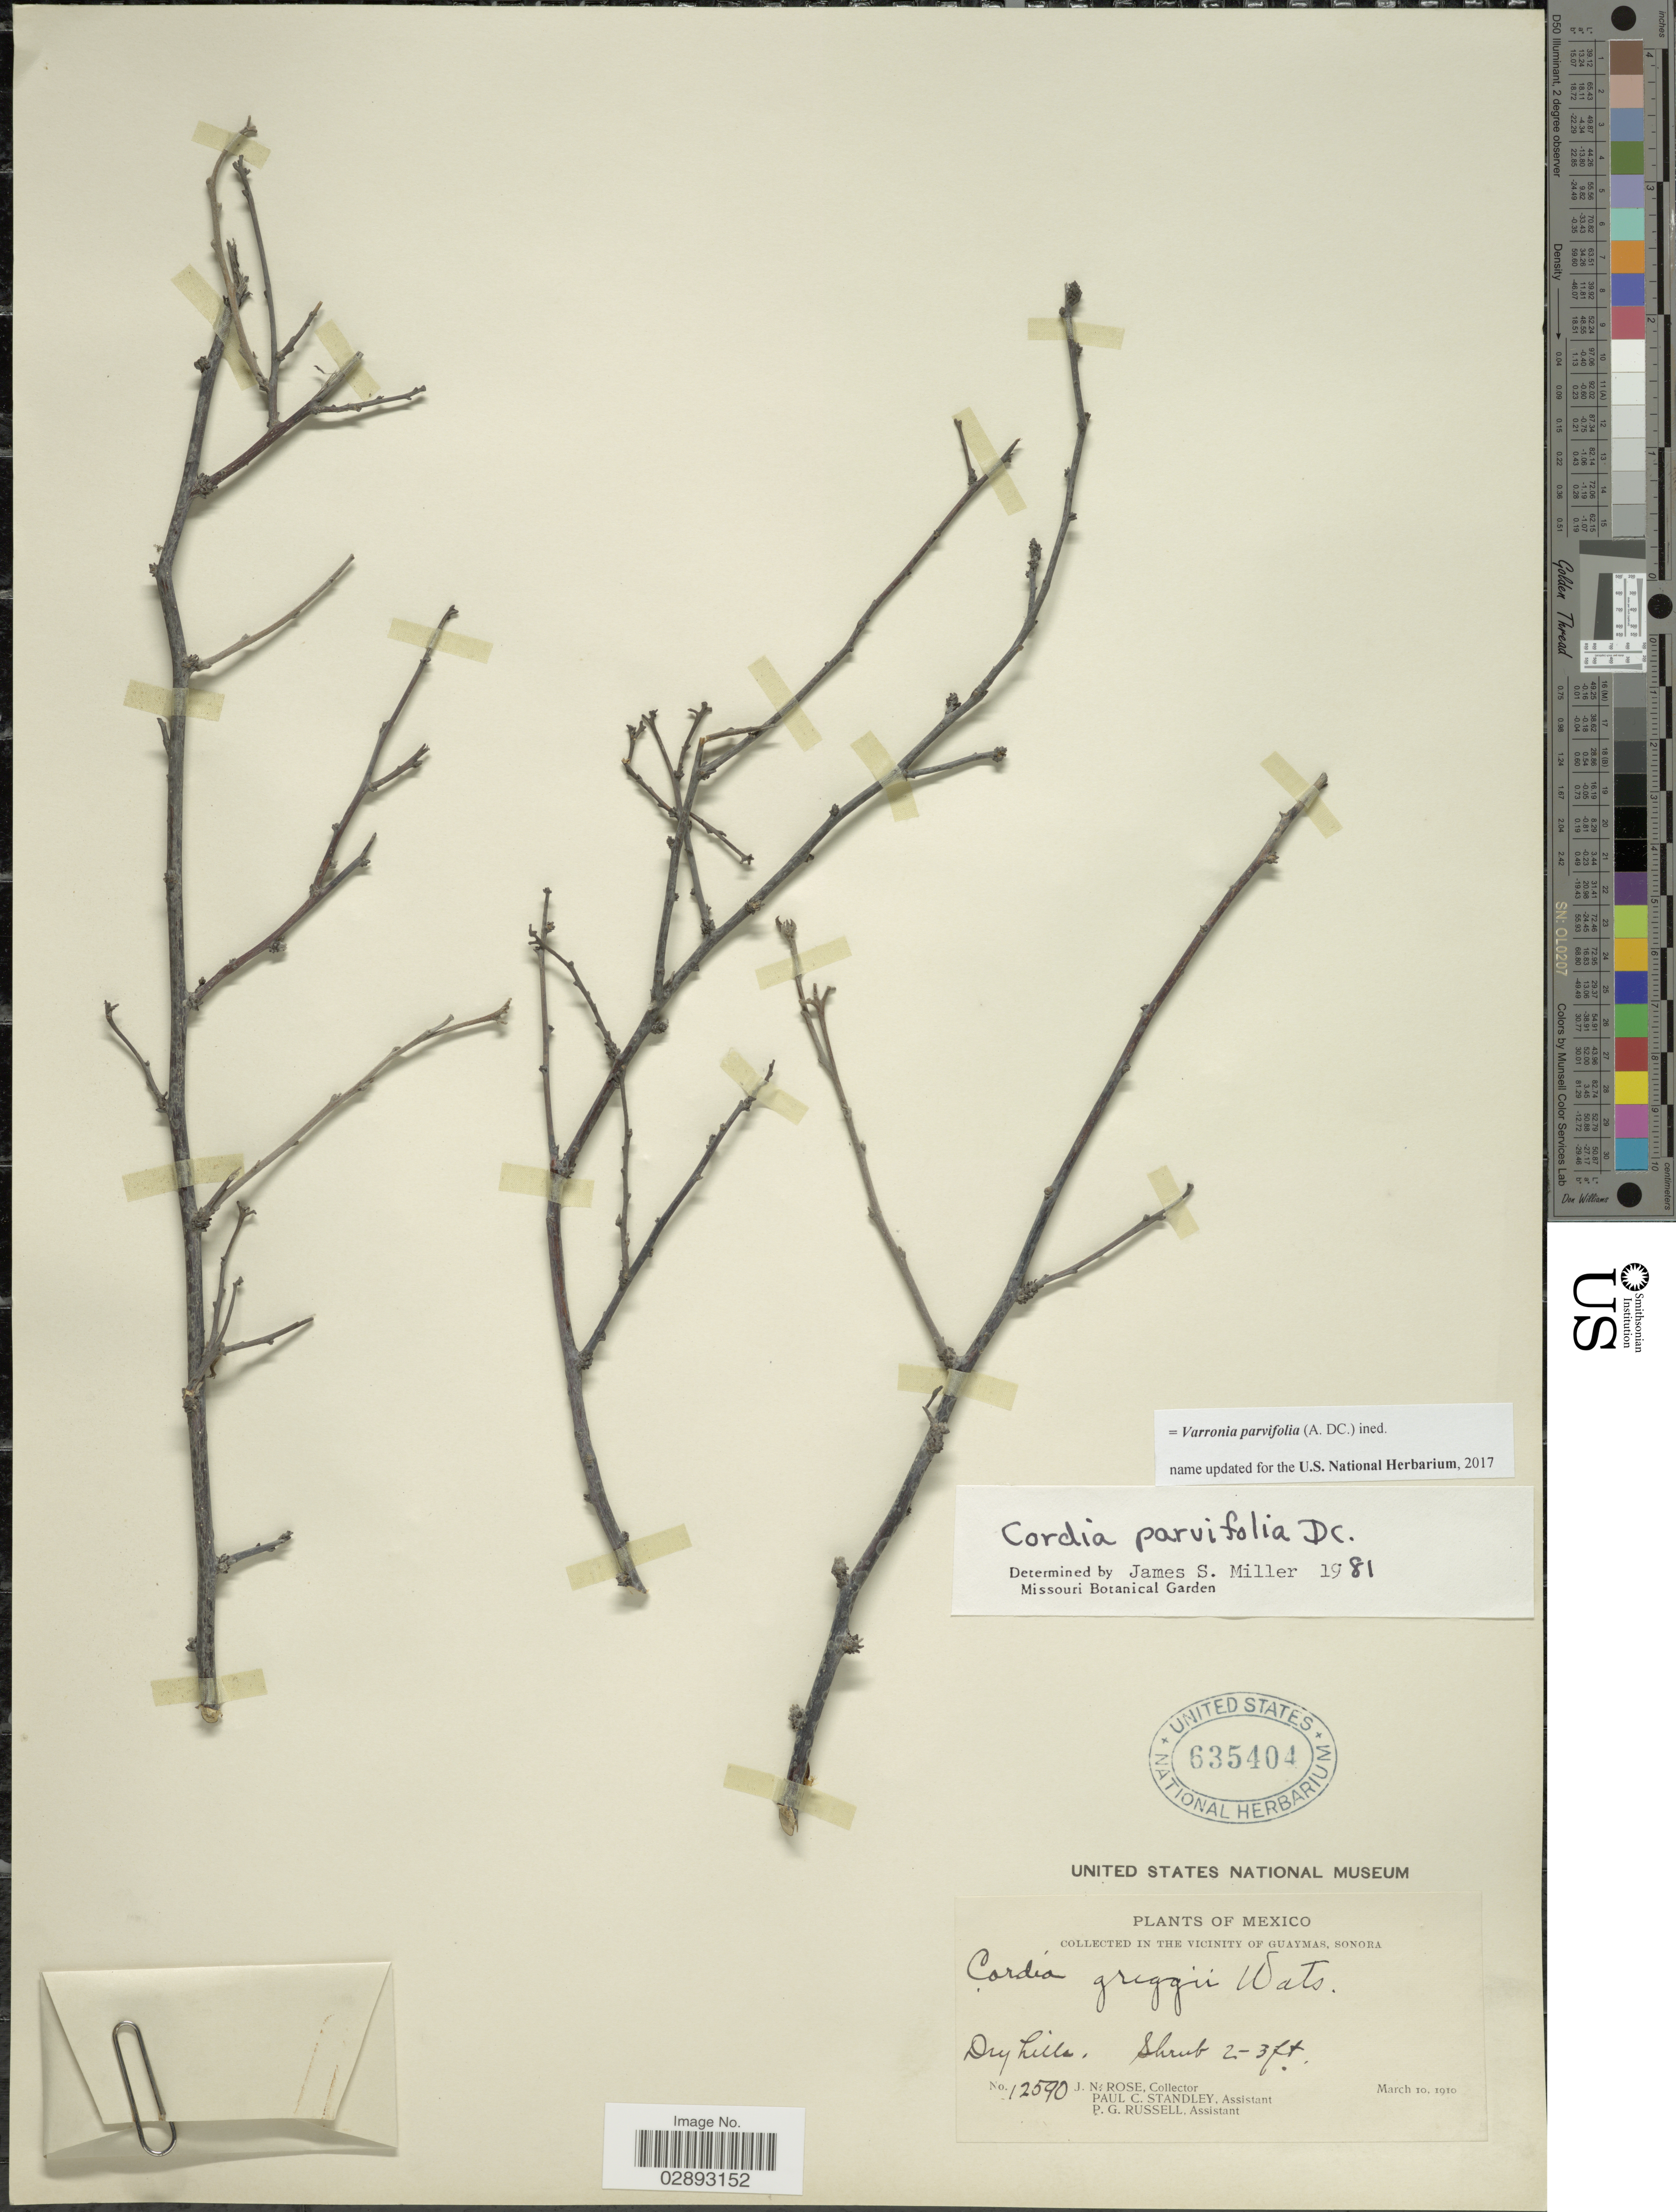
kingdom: Plantae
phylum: Tracheophyta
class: Magnoliopsida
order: Boraginales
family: Cordiaceae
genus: Varronia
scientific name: Varronia parvifolia (A. DC.) ined.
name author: (A. DC.)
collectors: J. N. Rose, P. C. Standley & P. G. Russell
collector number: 12590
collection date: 1910-03-10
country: Mexico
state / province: Sonora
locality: In the Vicinity of Guaymas.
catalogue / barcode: US 635404